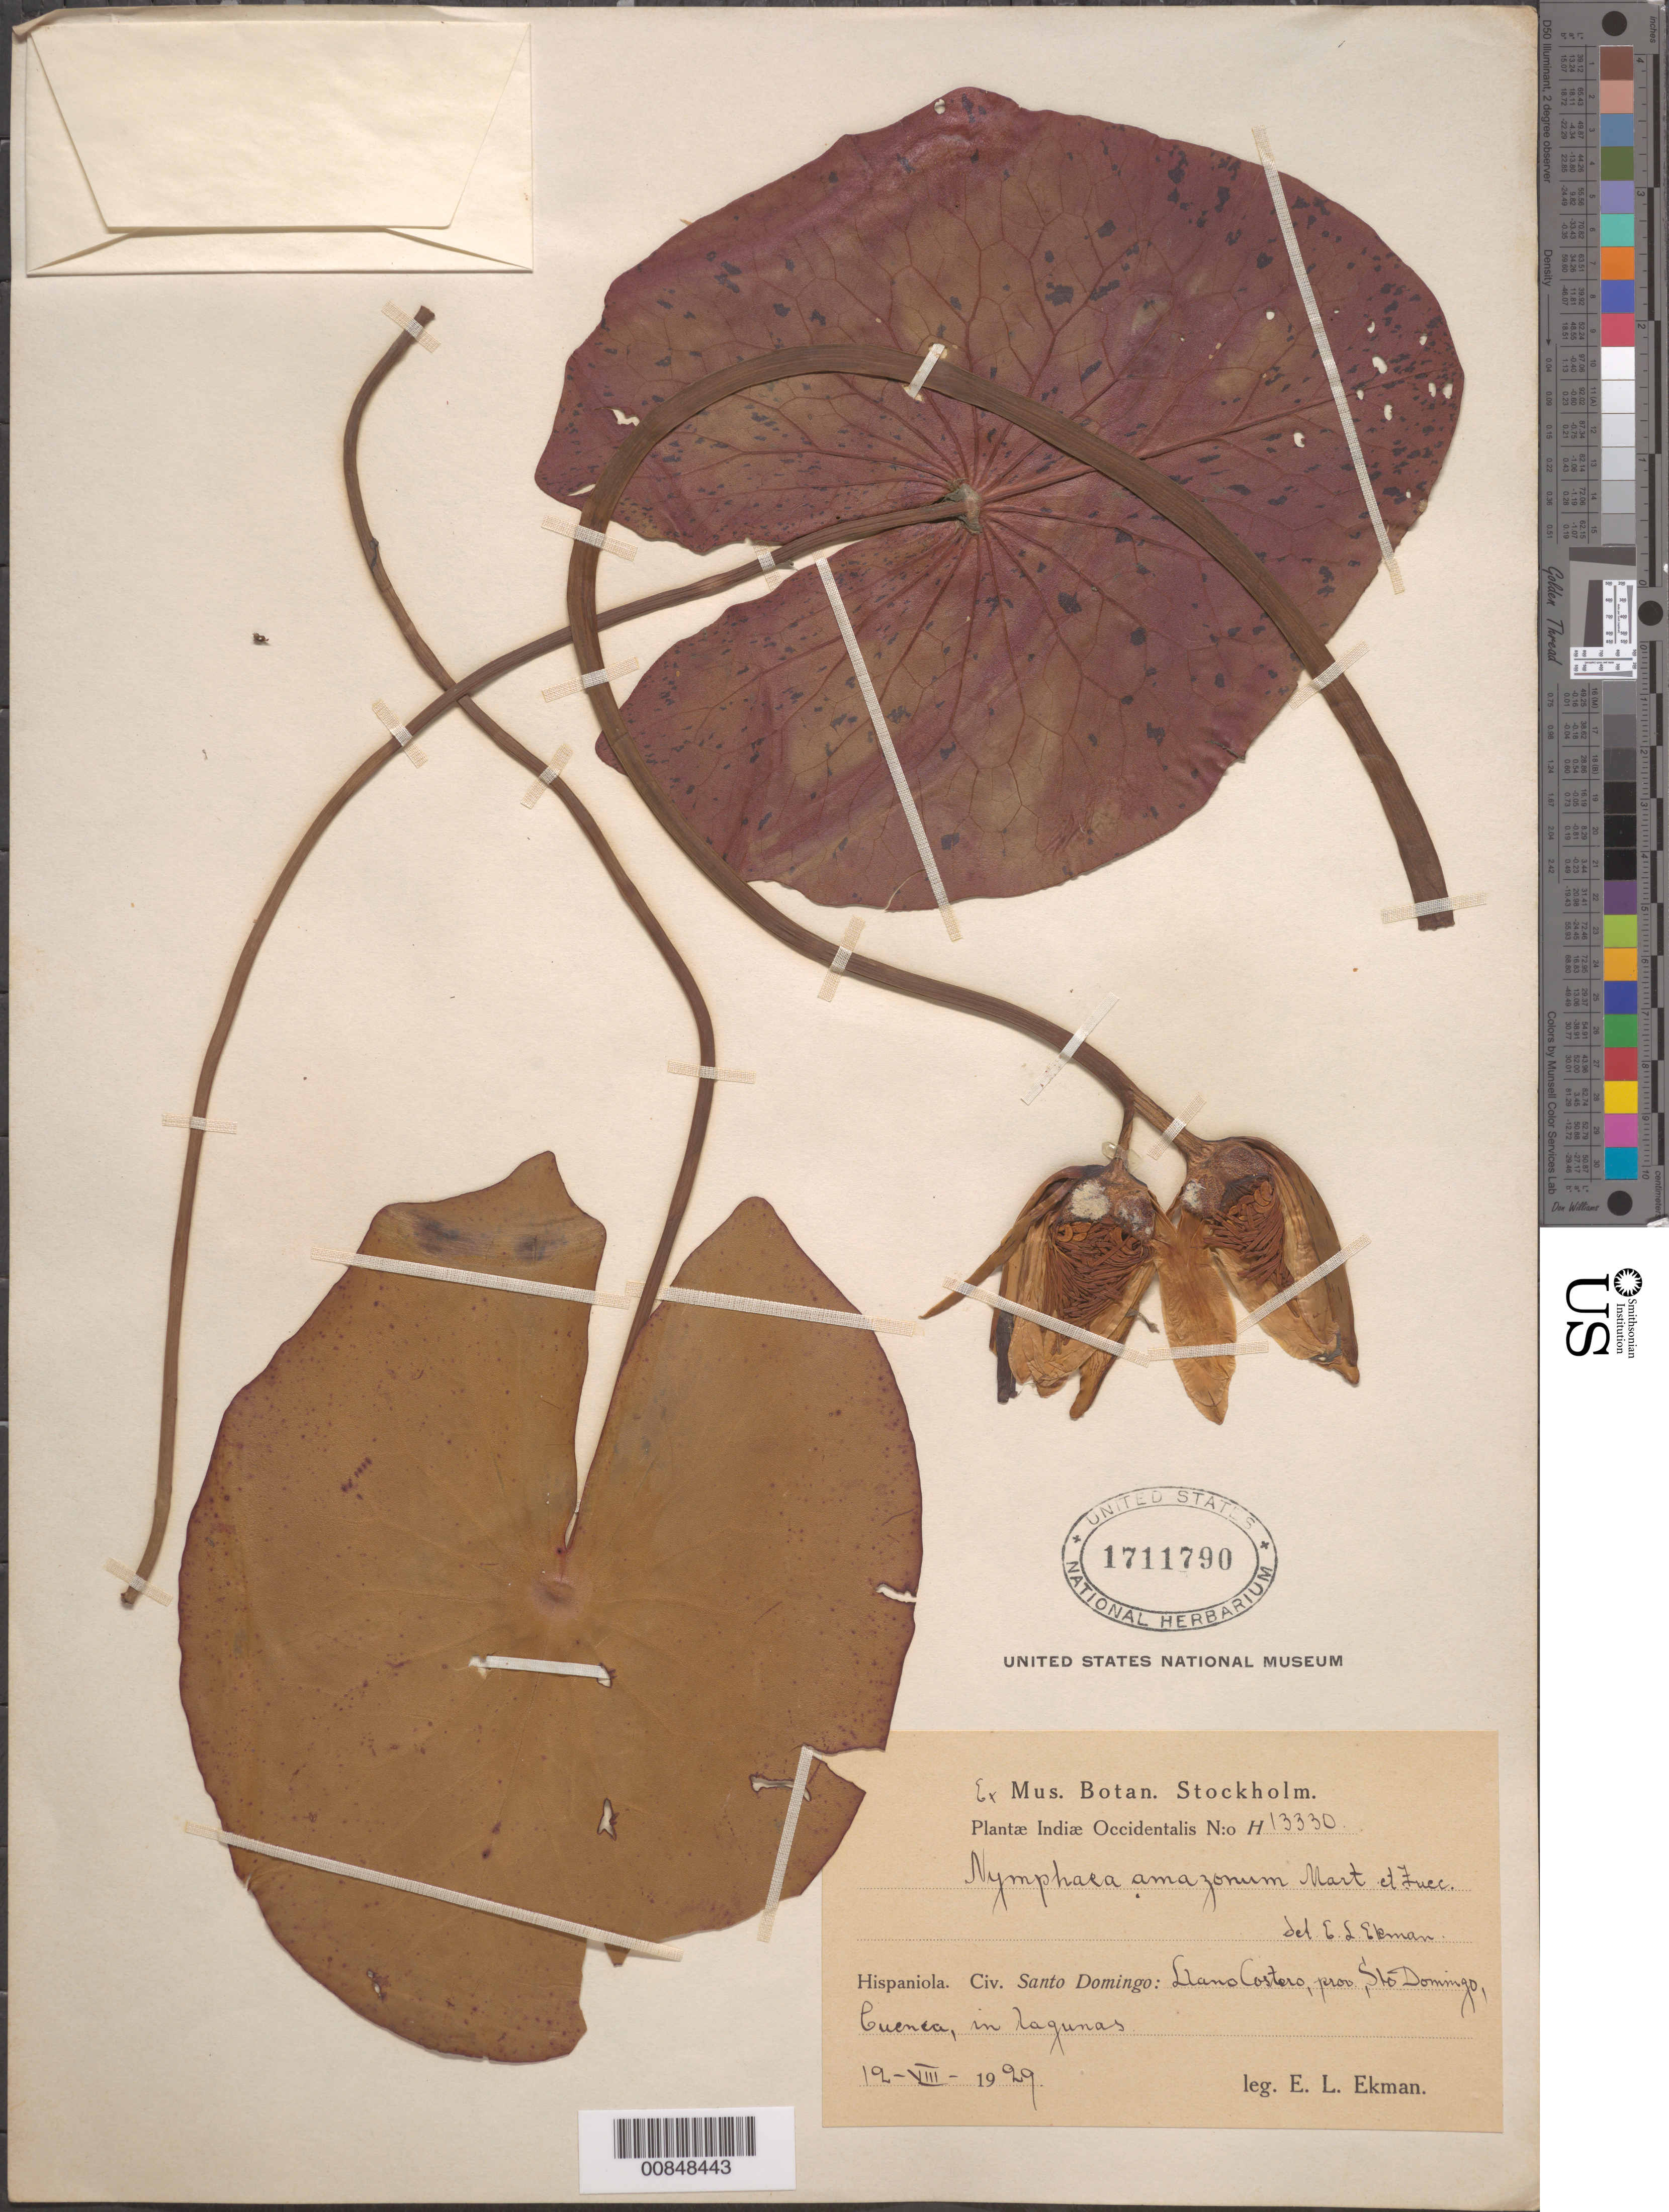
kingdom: Plantae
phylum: Tracheophyta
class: Magnoliopsida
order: Nymphaeales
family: Nymphaeaceae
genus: Nymphaea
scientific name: Nymphaea amazonum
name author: Mart. & Zucc.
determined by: Ekman, E. L.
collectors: E. L. Ekman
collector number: H 13330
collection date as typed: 12 Aug 1929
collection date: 1929-08-12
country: Dominican Republic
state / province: Distrito Nacional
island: Hispaniola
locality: Llano Costero, prov. Sto. Domingo (obsolete), Cuenca.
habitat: In lagunas.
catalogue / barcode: US 1711790